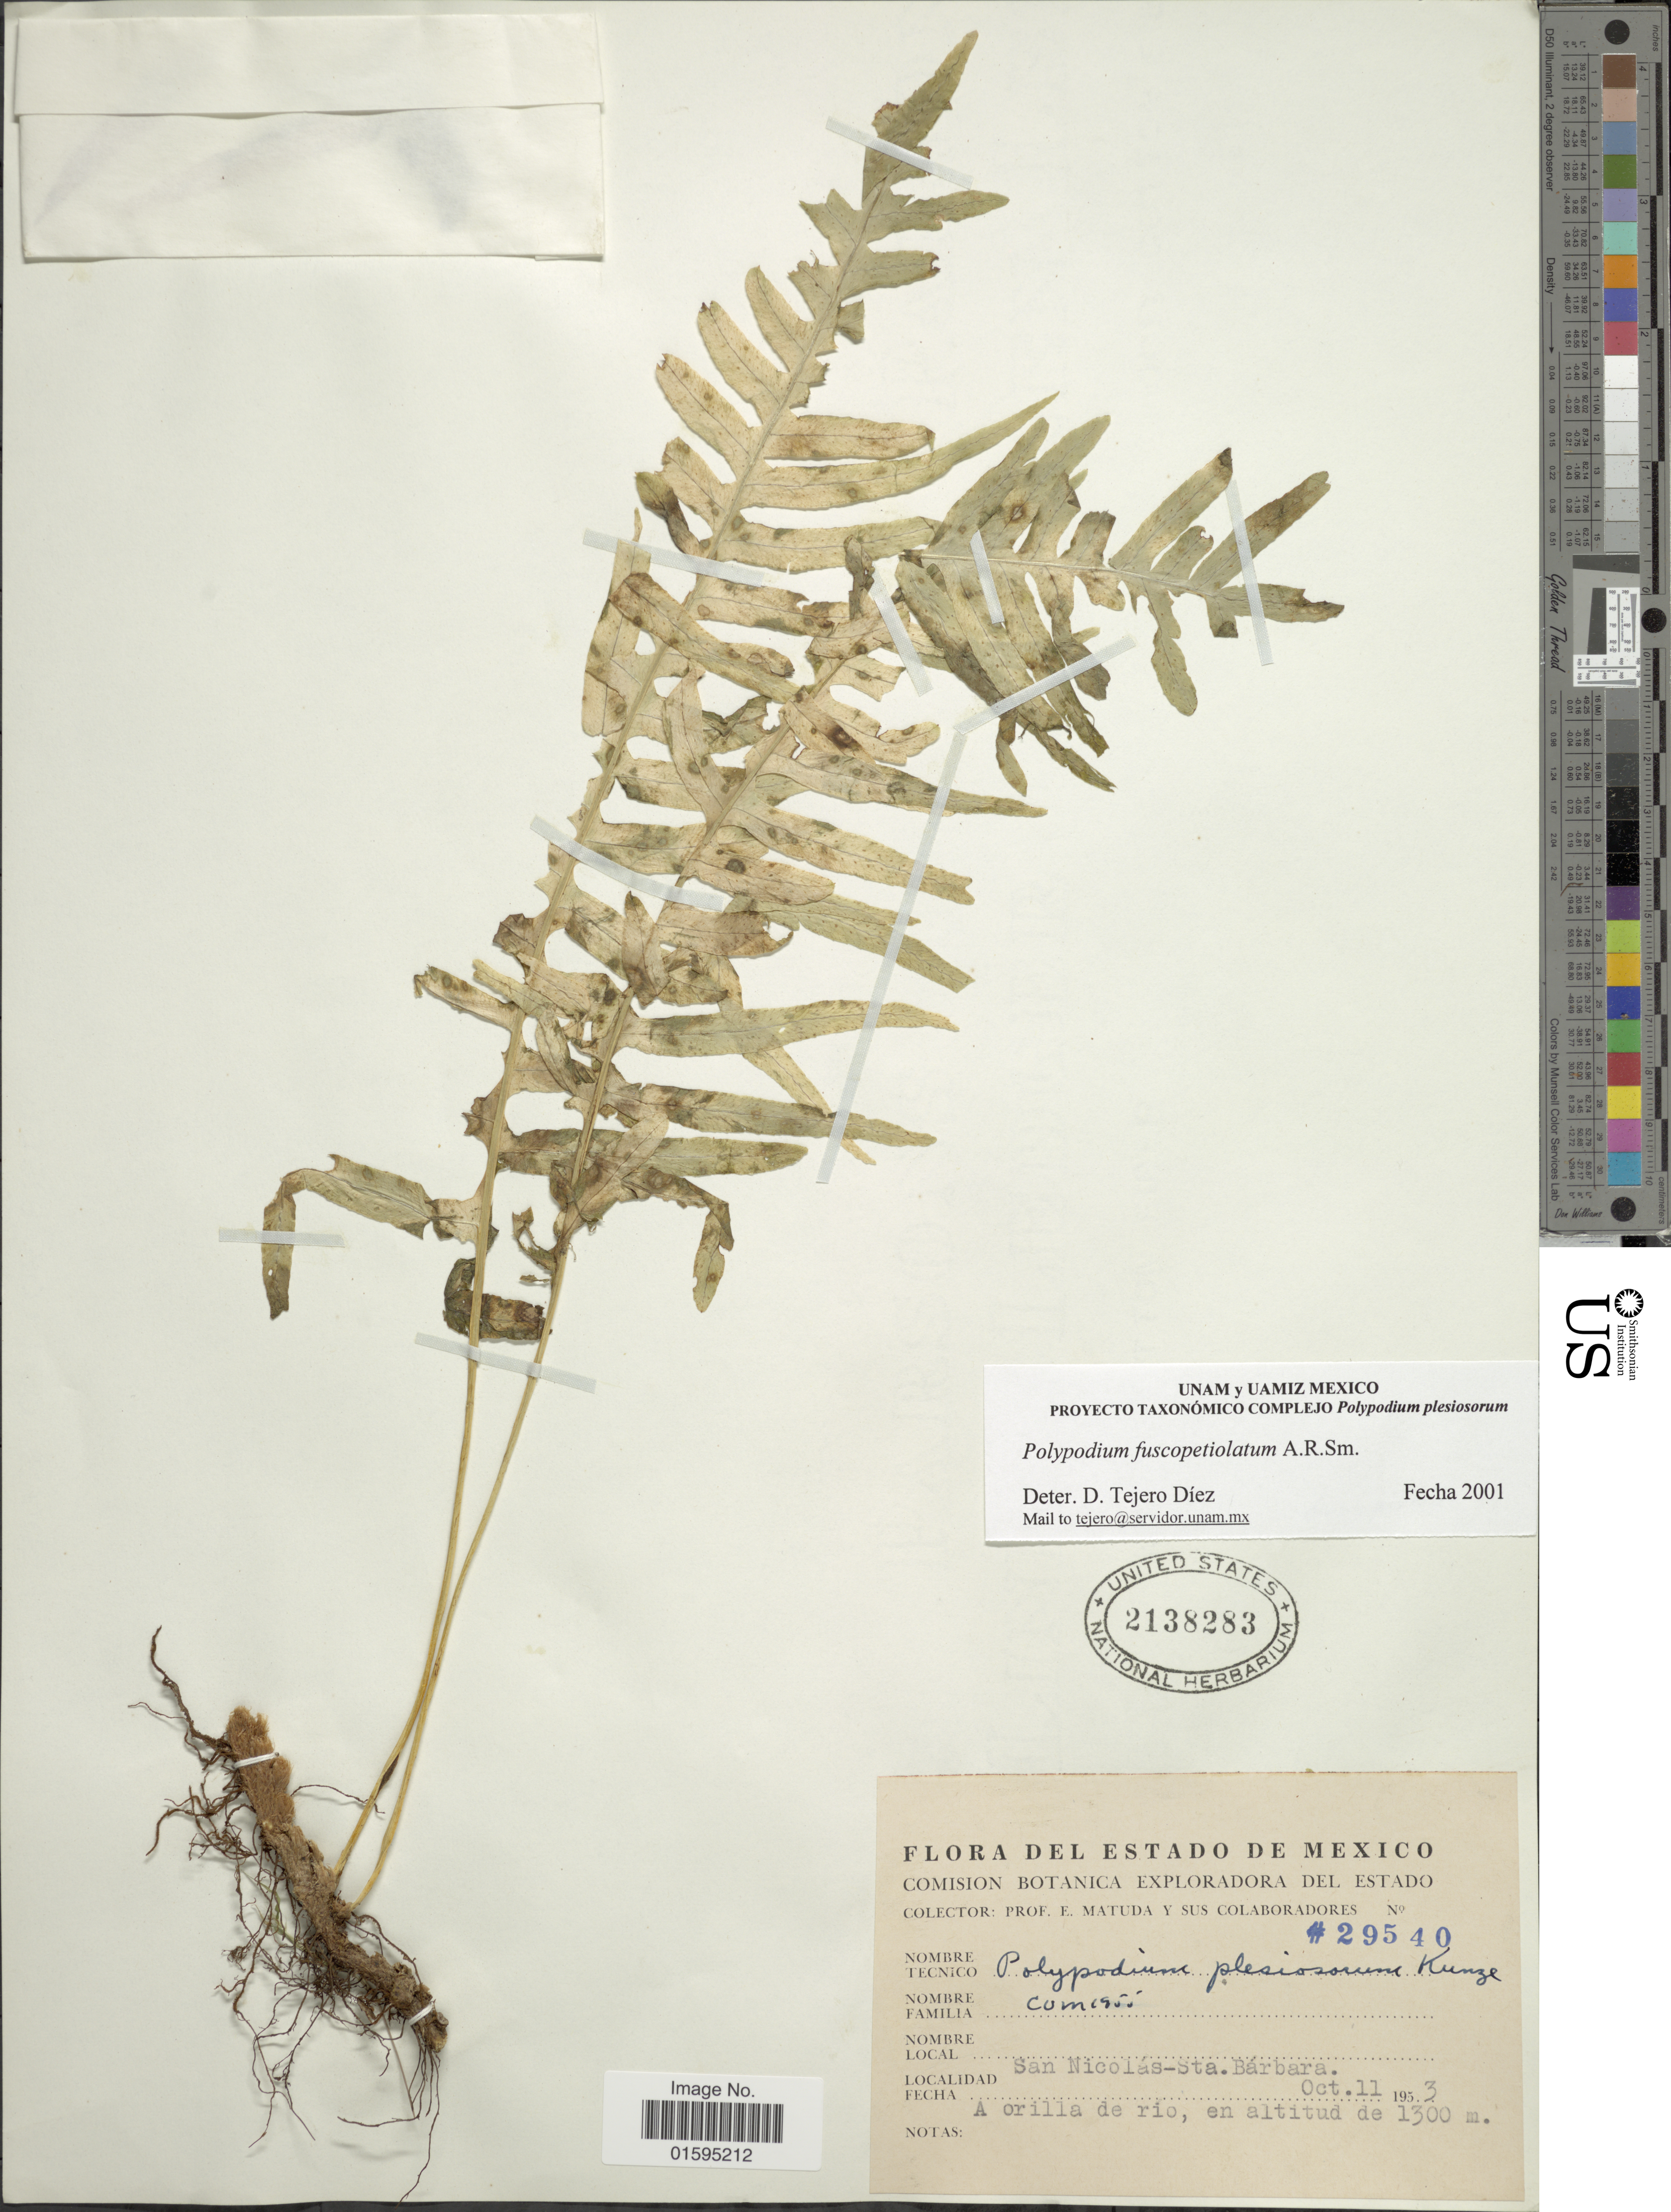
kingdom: Plantae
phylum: Tracheophyta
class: Polypodiopsida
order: Polypodiales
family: Polypodiaceae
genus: Polypodium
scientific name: Polypodium fuscopetiolatum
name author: A.R. Sm.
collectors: E. Matuda & et al.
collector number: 29540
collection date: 1953-10-11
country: Mexico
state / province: México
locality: San Nicolas - Sta. Bárbara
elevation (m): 1300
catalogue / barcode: US 2138283